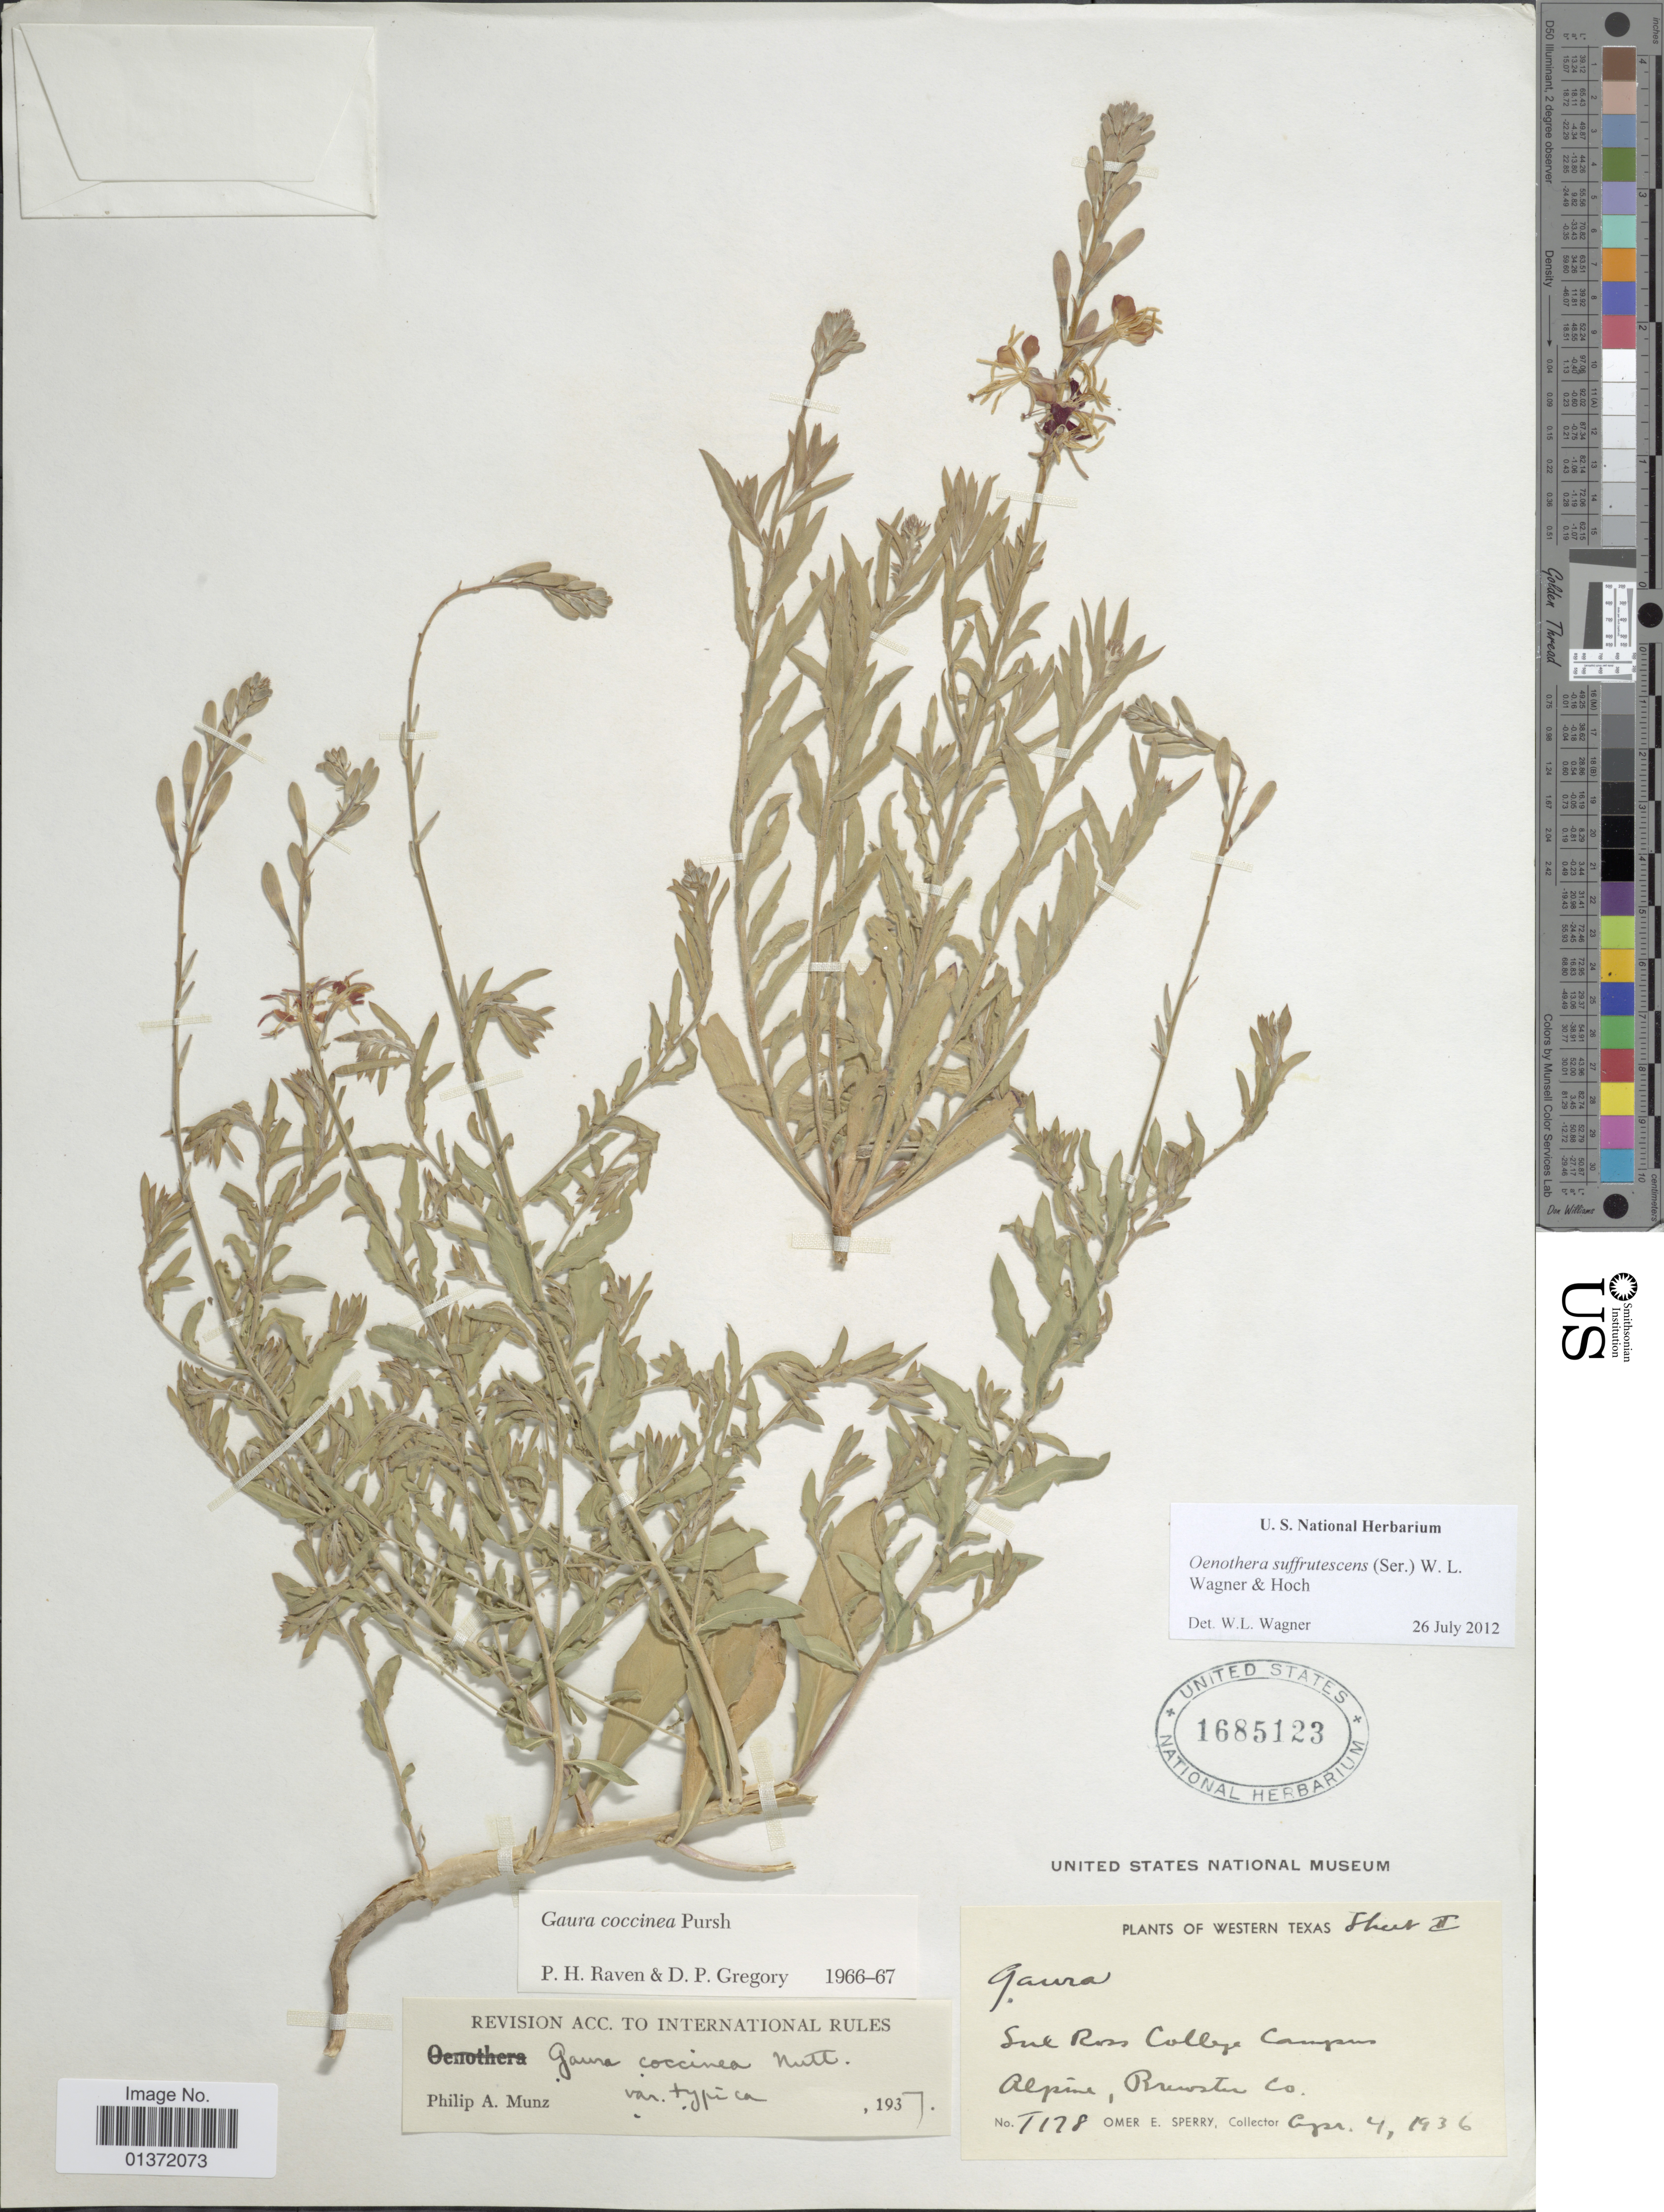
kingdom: Plantae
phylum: Tracheophyta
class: Magnoliopsida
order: Myrtales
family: Onagraceae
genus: Oenothera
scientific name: Oenothera suffrutescens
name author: (Ser.) W.L. Wagner & Hoch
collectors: O. E. Sperry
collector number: T178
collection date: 1936-04-04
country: United States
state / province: Texas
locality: Western Texas, Sul Ross College Campus, Alpine, Brewster Co.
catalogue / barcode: US 1685123